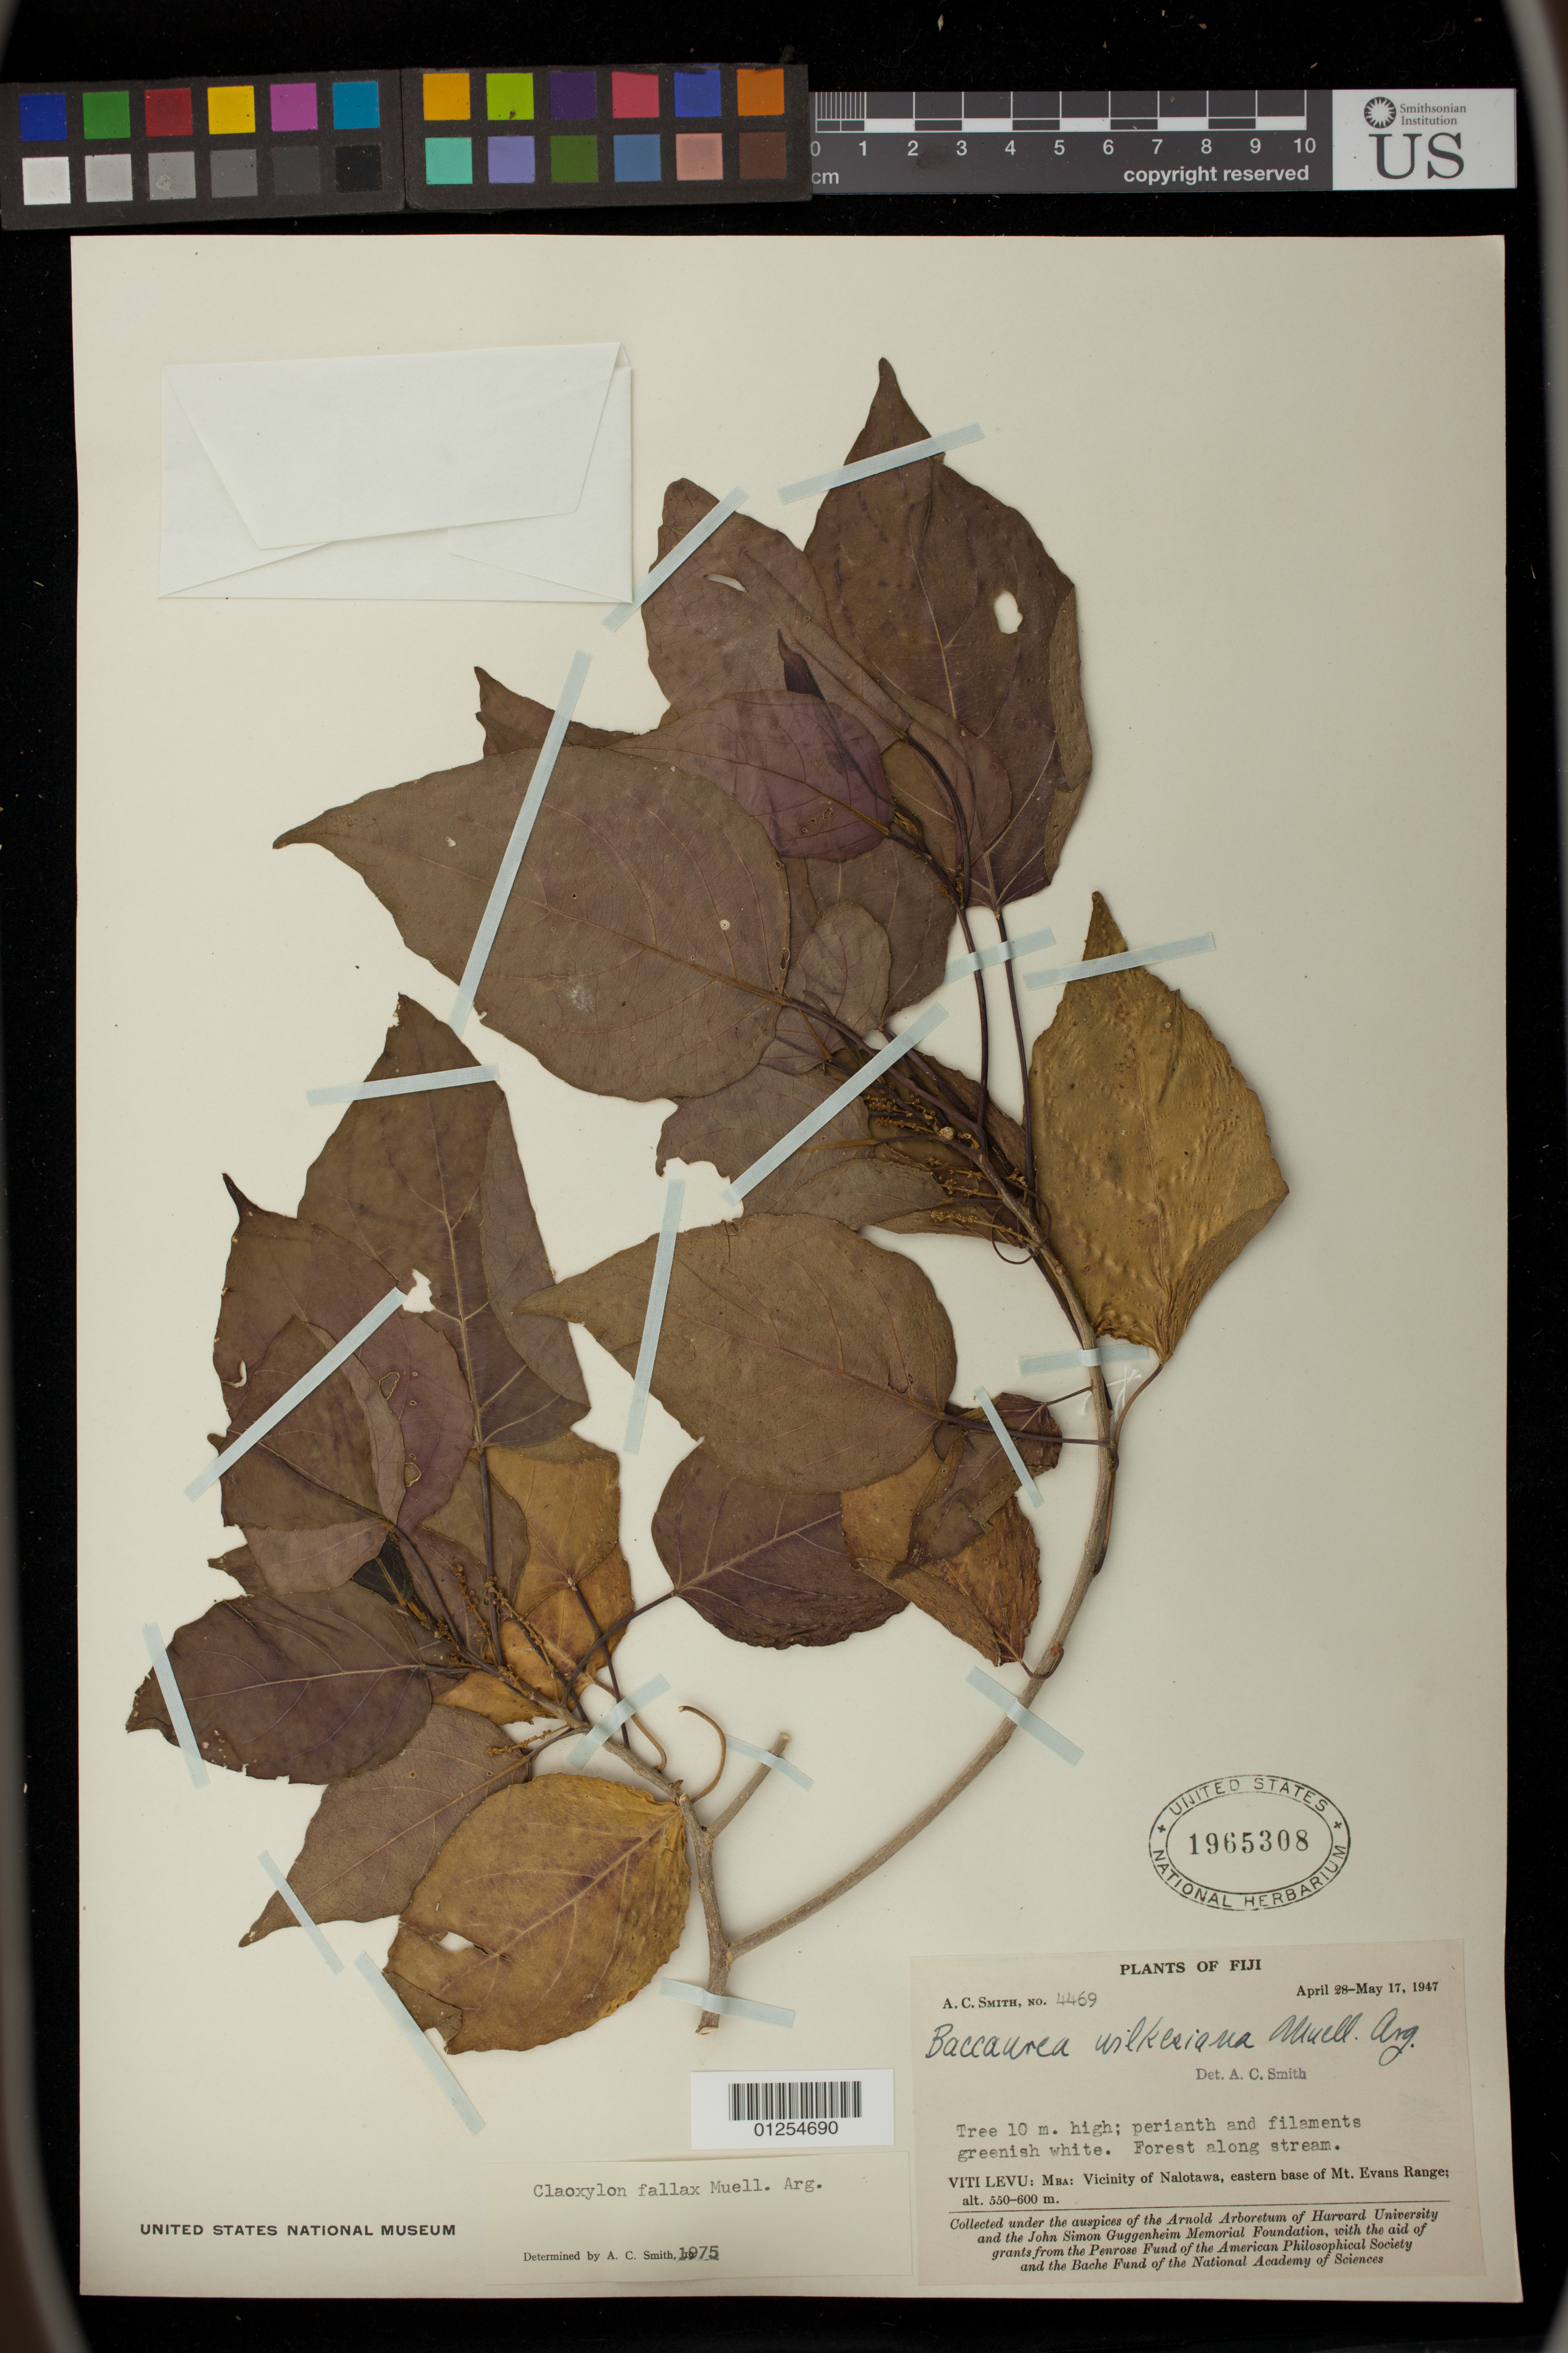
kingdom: Plantae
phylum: Tracheophyta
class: Magnoliopsida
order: Malpighiales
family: Euphorbiaceae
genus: Claoxylon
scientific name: Claoxylon fallax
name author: Müll. Arg.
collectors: A. C. Smith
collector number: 4469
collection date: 1947-04-28/1947-05-17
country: Fiji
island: Viti Levu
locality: Vicinity of Nalotawa, eastern base of Mt. Evans Range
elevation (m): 550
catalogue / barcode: US 1965308